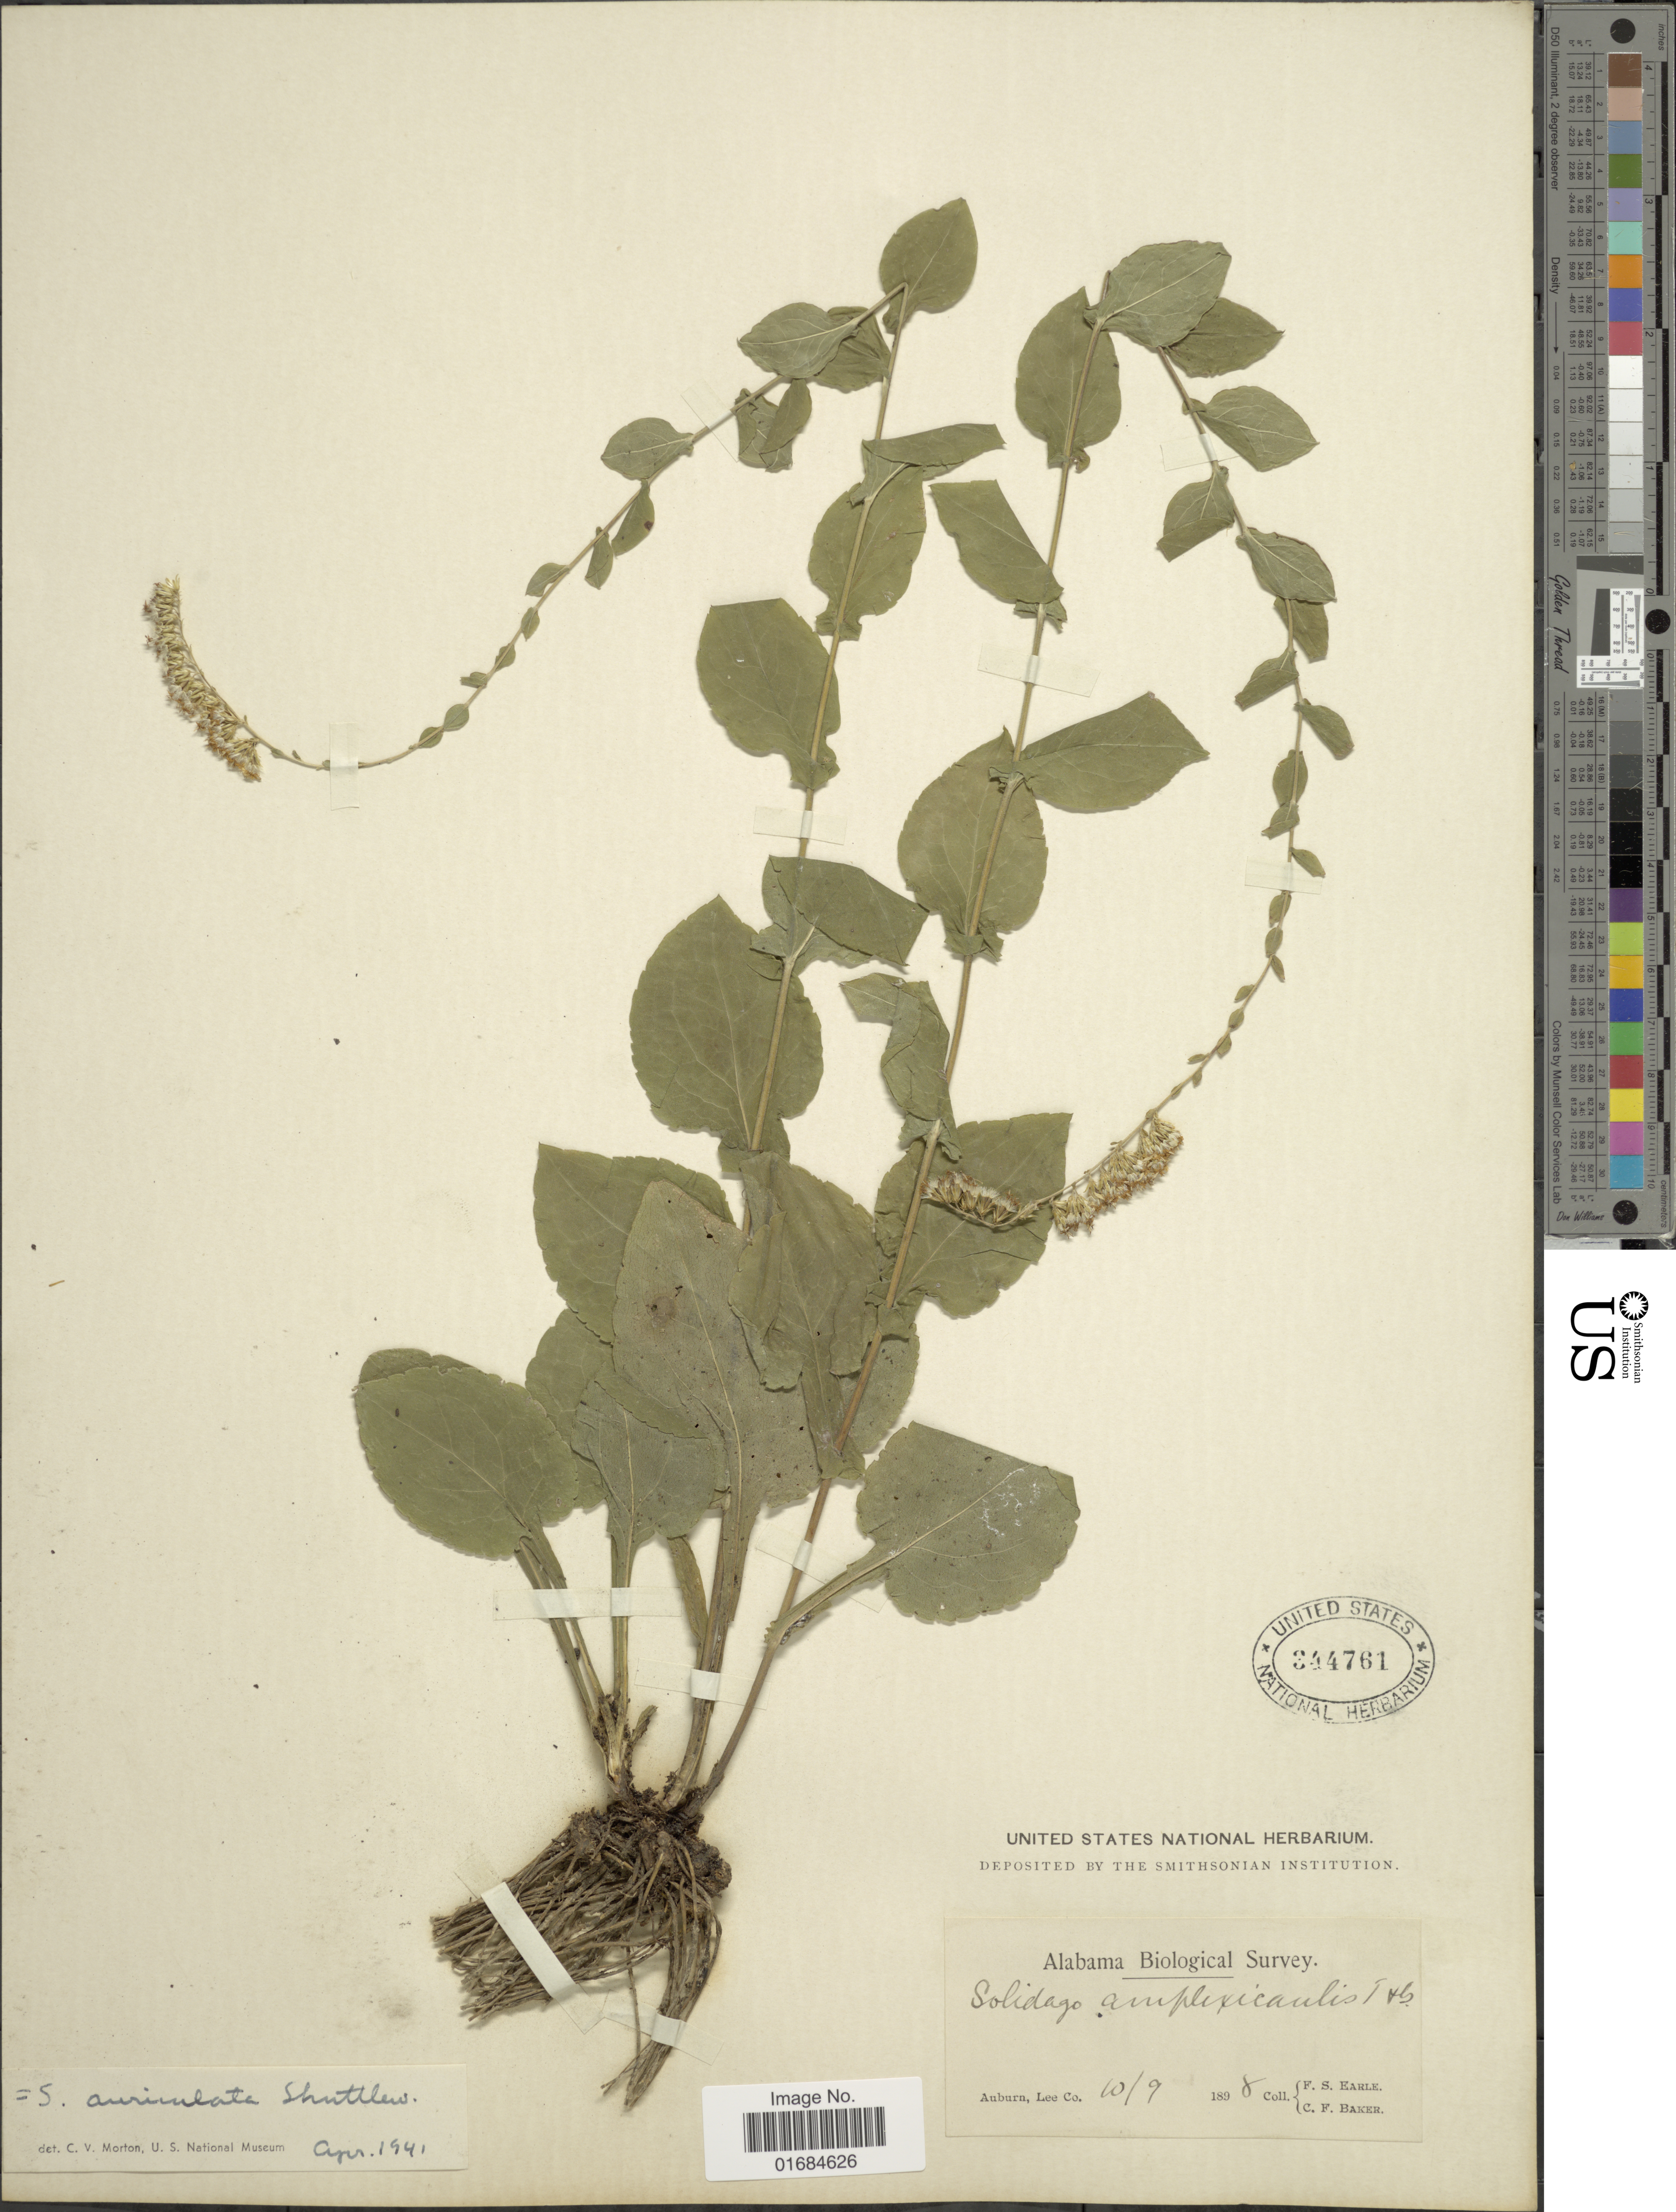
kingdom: Plantae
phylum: Tracheophyta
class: Magnoliopsida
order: Asterales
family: Asteraceae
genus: Solidago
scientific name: Solidago auriculata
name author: Shuttlew. ex S.F. Blake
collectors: F. S. Earle & C. F. Baker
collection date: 1898-09-10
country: United States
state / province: Alabama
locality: Auburn, Lee Co.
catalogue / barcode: US 344761